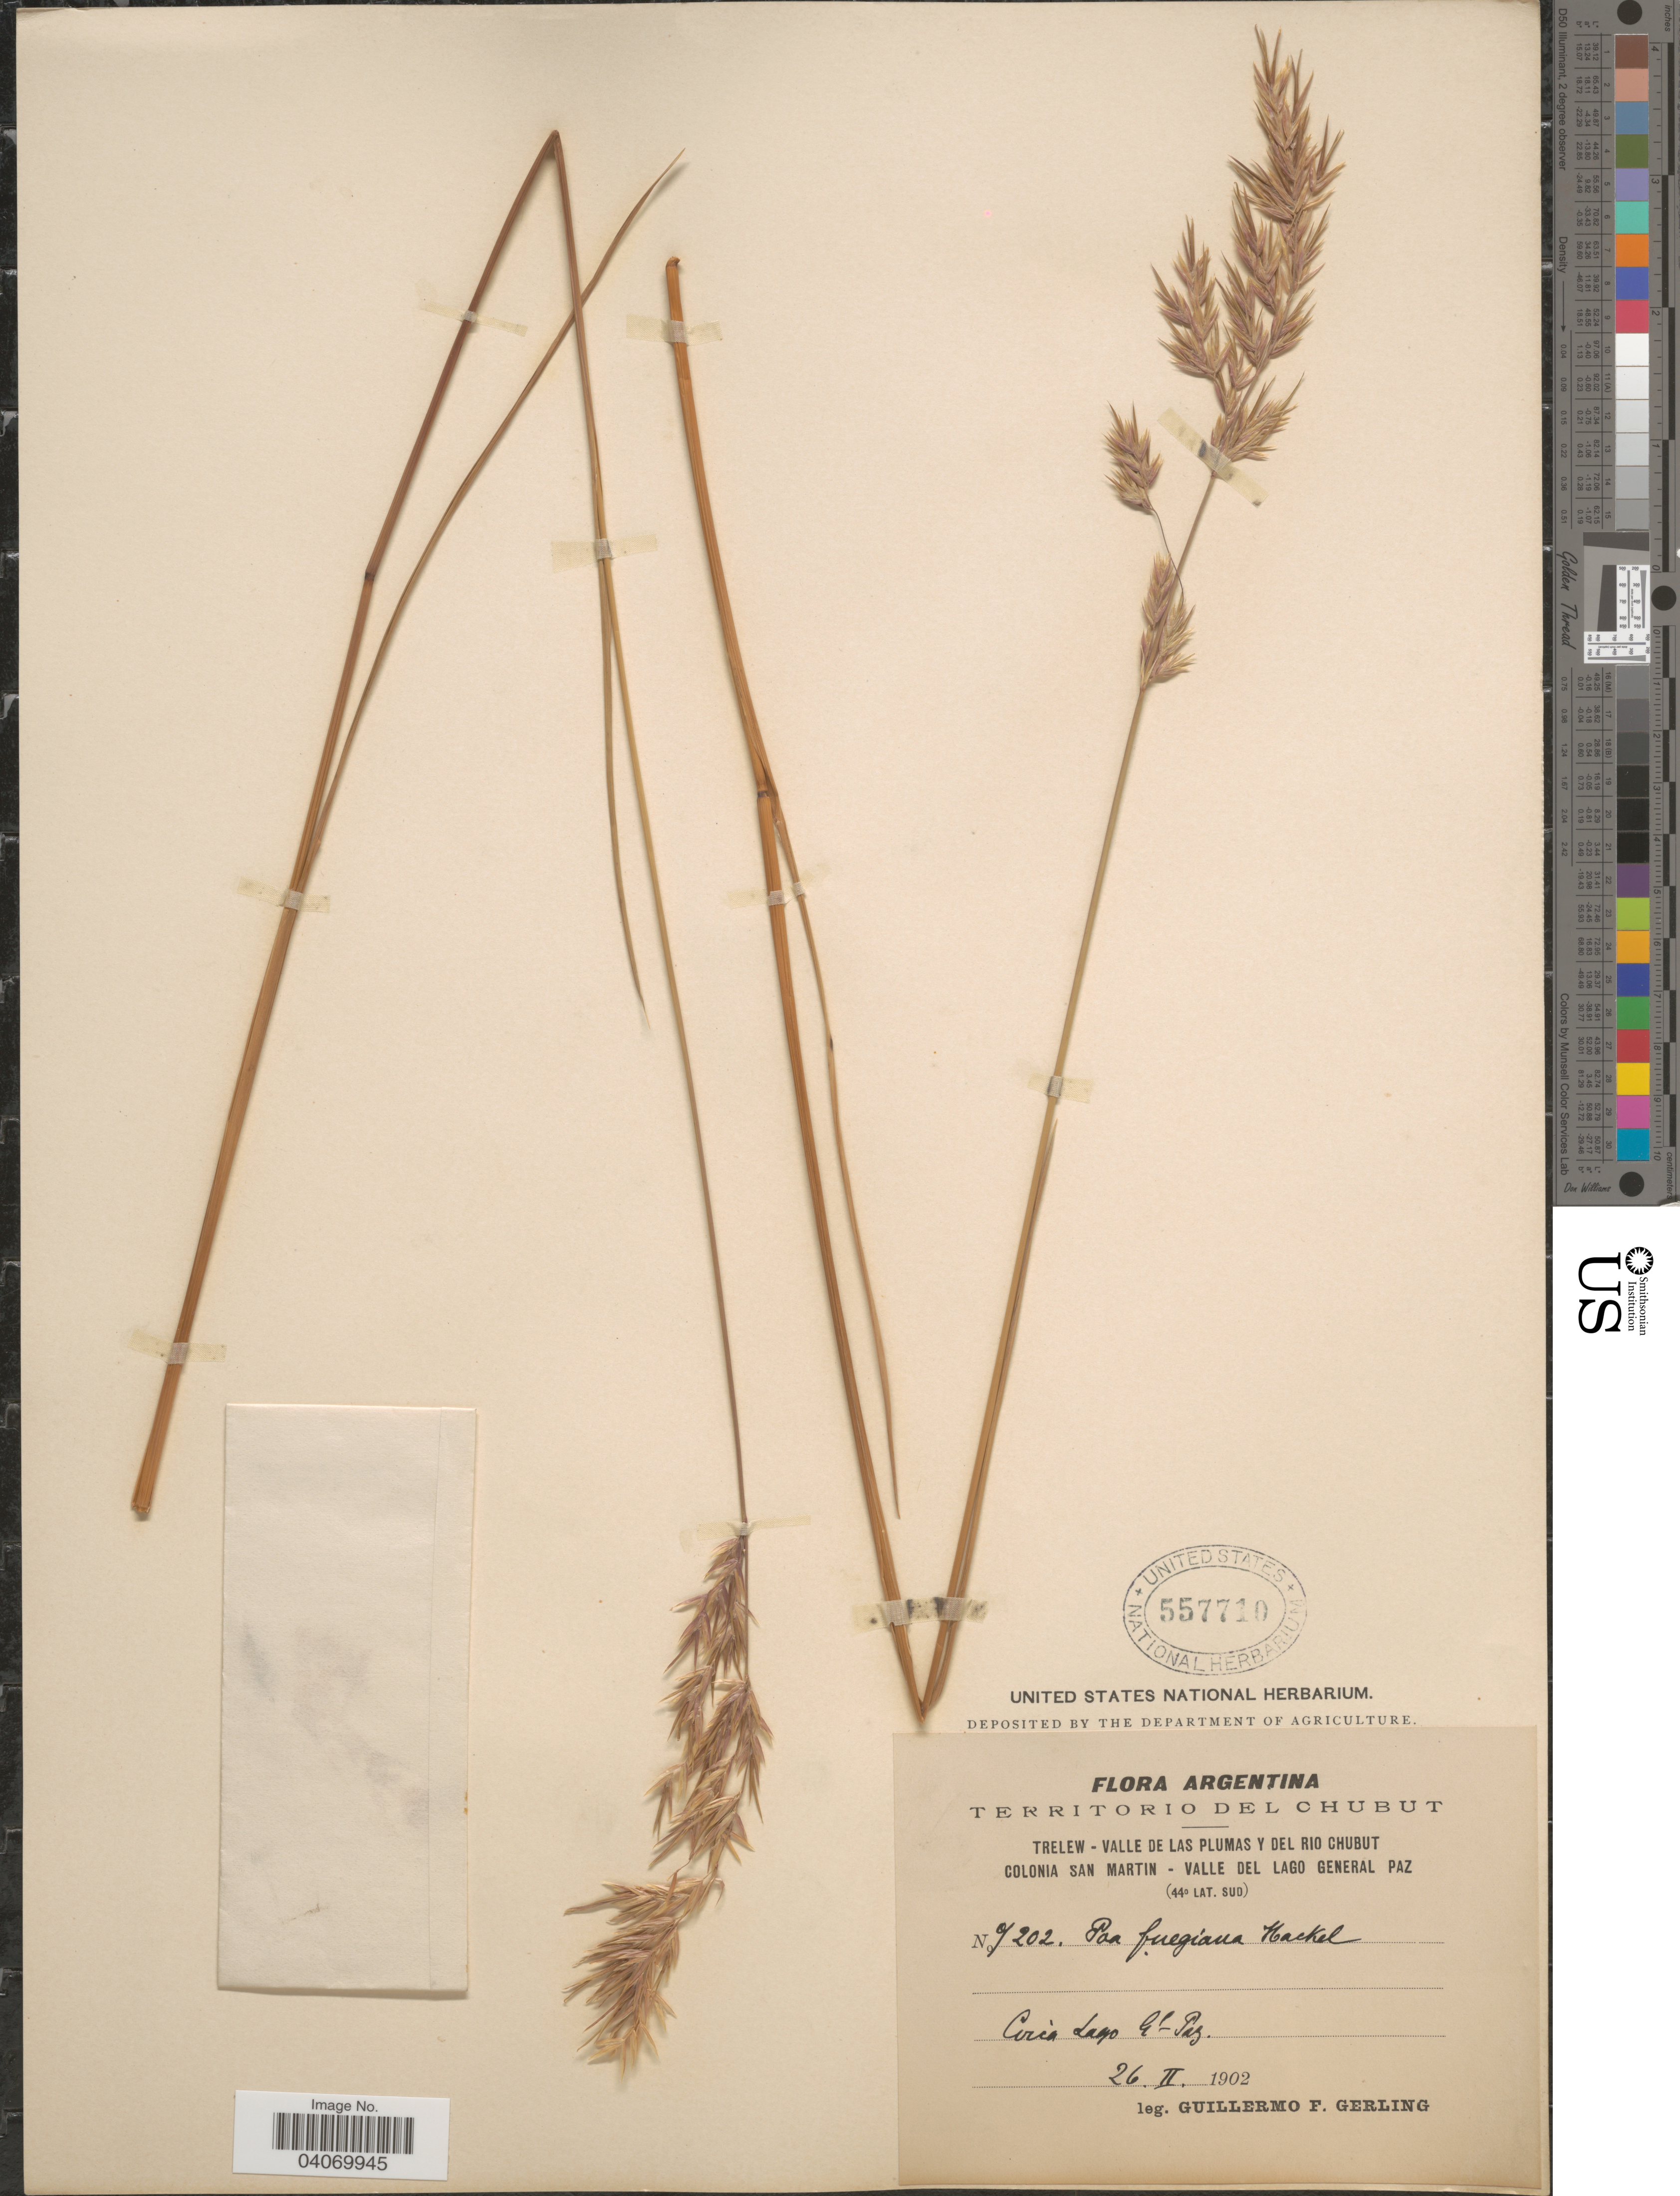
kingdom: Plantae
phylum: Tracheophyta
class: Liliopsida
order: Poales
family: Poaceae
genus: Poa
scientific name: Poa alopecurus subsp. fuegiana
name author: (Hook. f.) D.M. Moore & Dogg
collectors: G. Gerling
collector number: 9202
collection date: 1902-02-26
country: Argentina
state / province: Chubut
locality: Trelew - Valle de Las Plumas y del Rio Chubut. Colonia San Martin - Valle del Lago General Paz. Circa Lago Gl Paz.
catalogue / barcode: US 557710